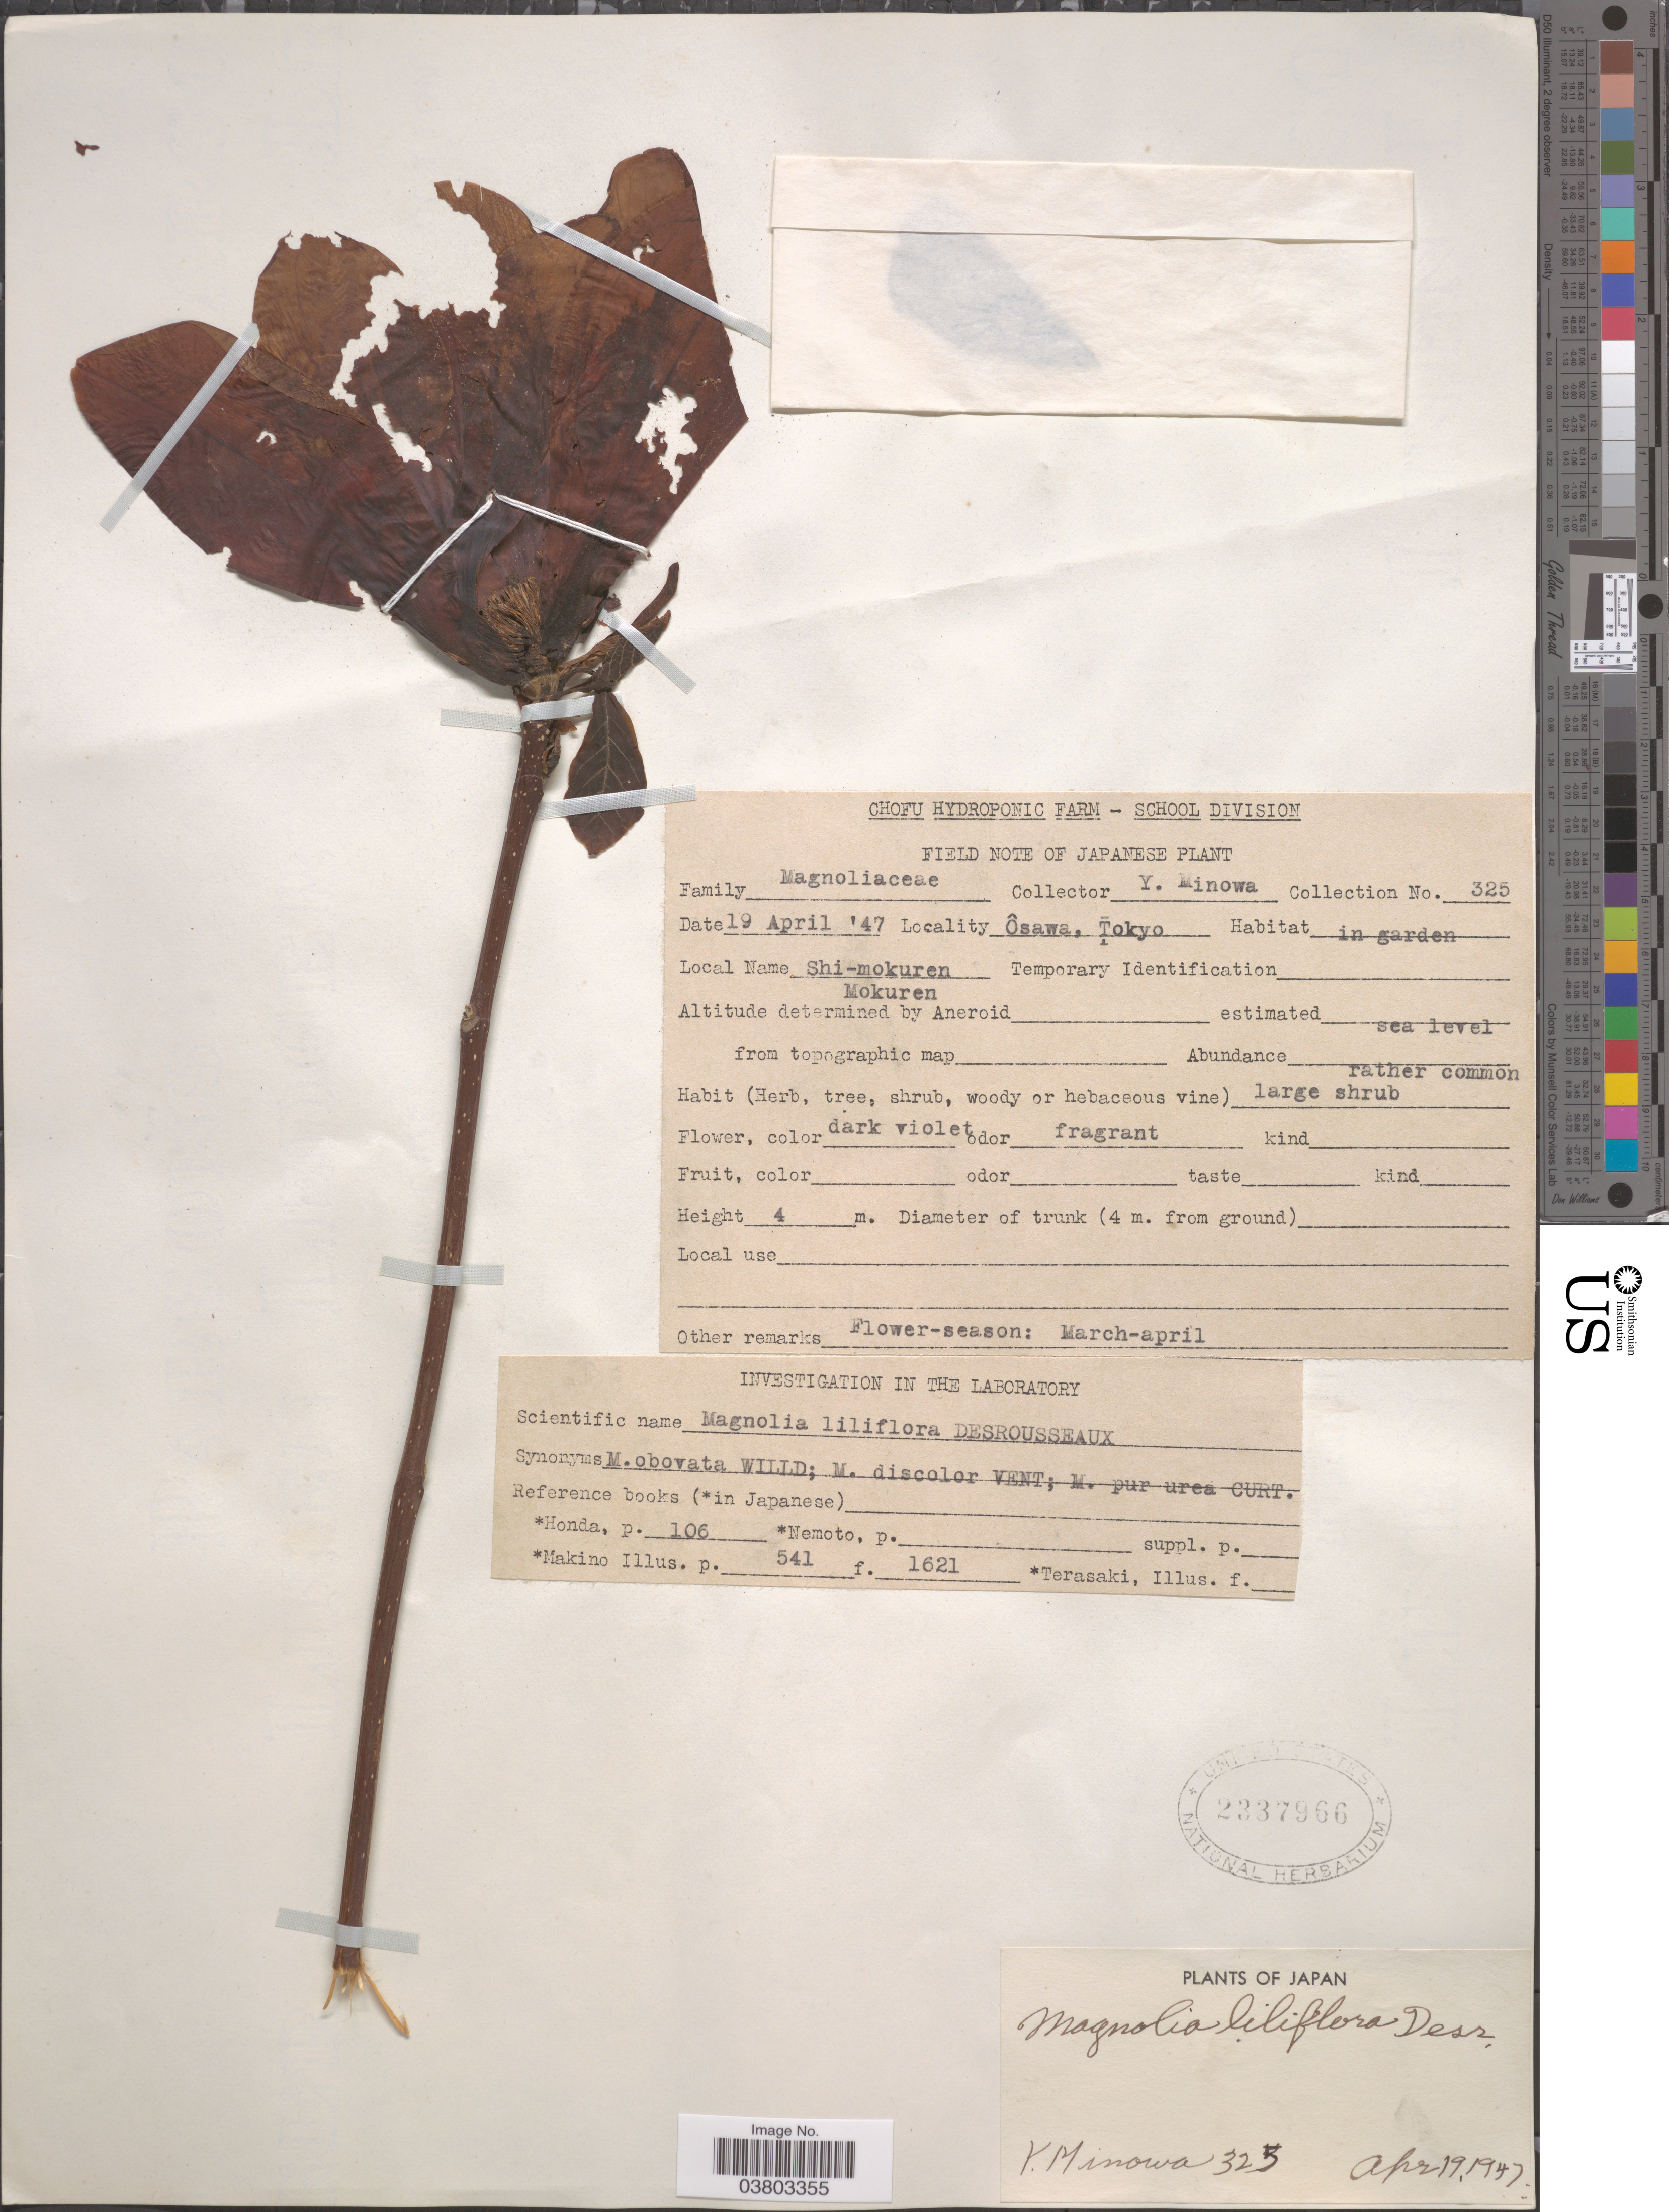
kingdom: Plantae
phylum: Tracheophyta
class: Magnoliopsida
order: Magnoliales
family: Magnoliaceae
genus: Magnolia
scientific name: Magnolia liliiflora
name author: Desr.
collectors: Y. Minowa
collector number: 325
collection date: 1947-04-19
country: Japan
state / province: Tokyo, Federal City of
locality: Ôsawa, Tokyo.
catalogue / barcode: US 2337966